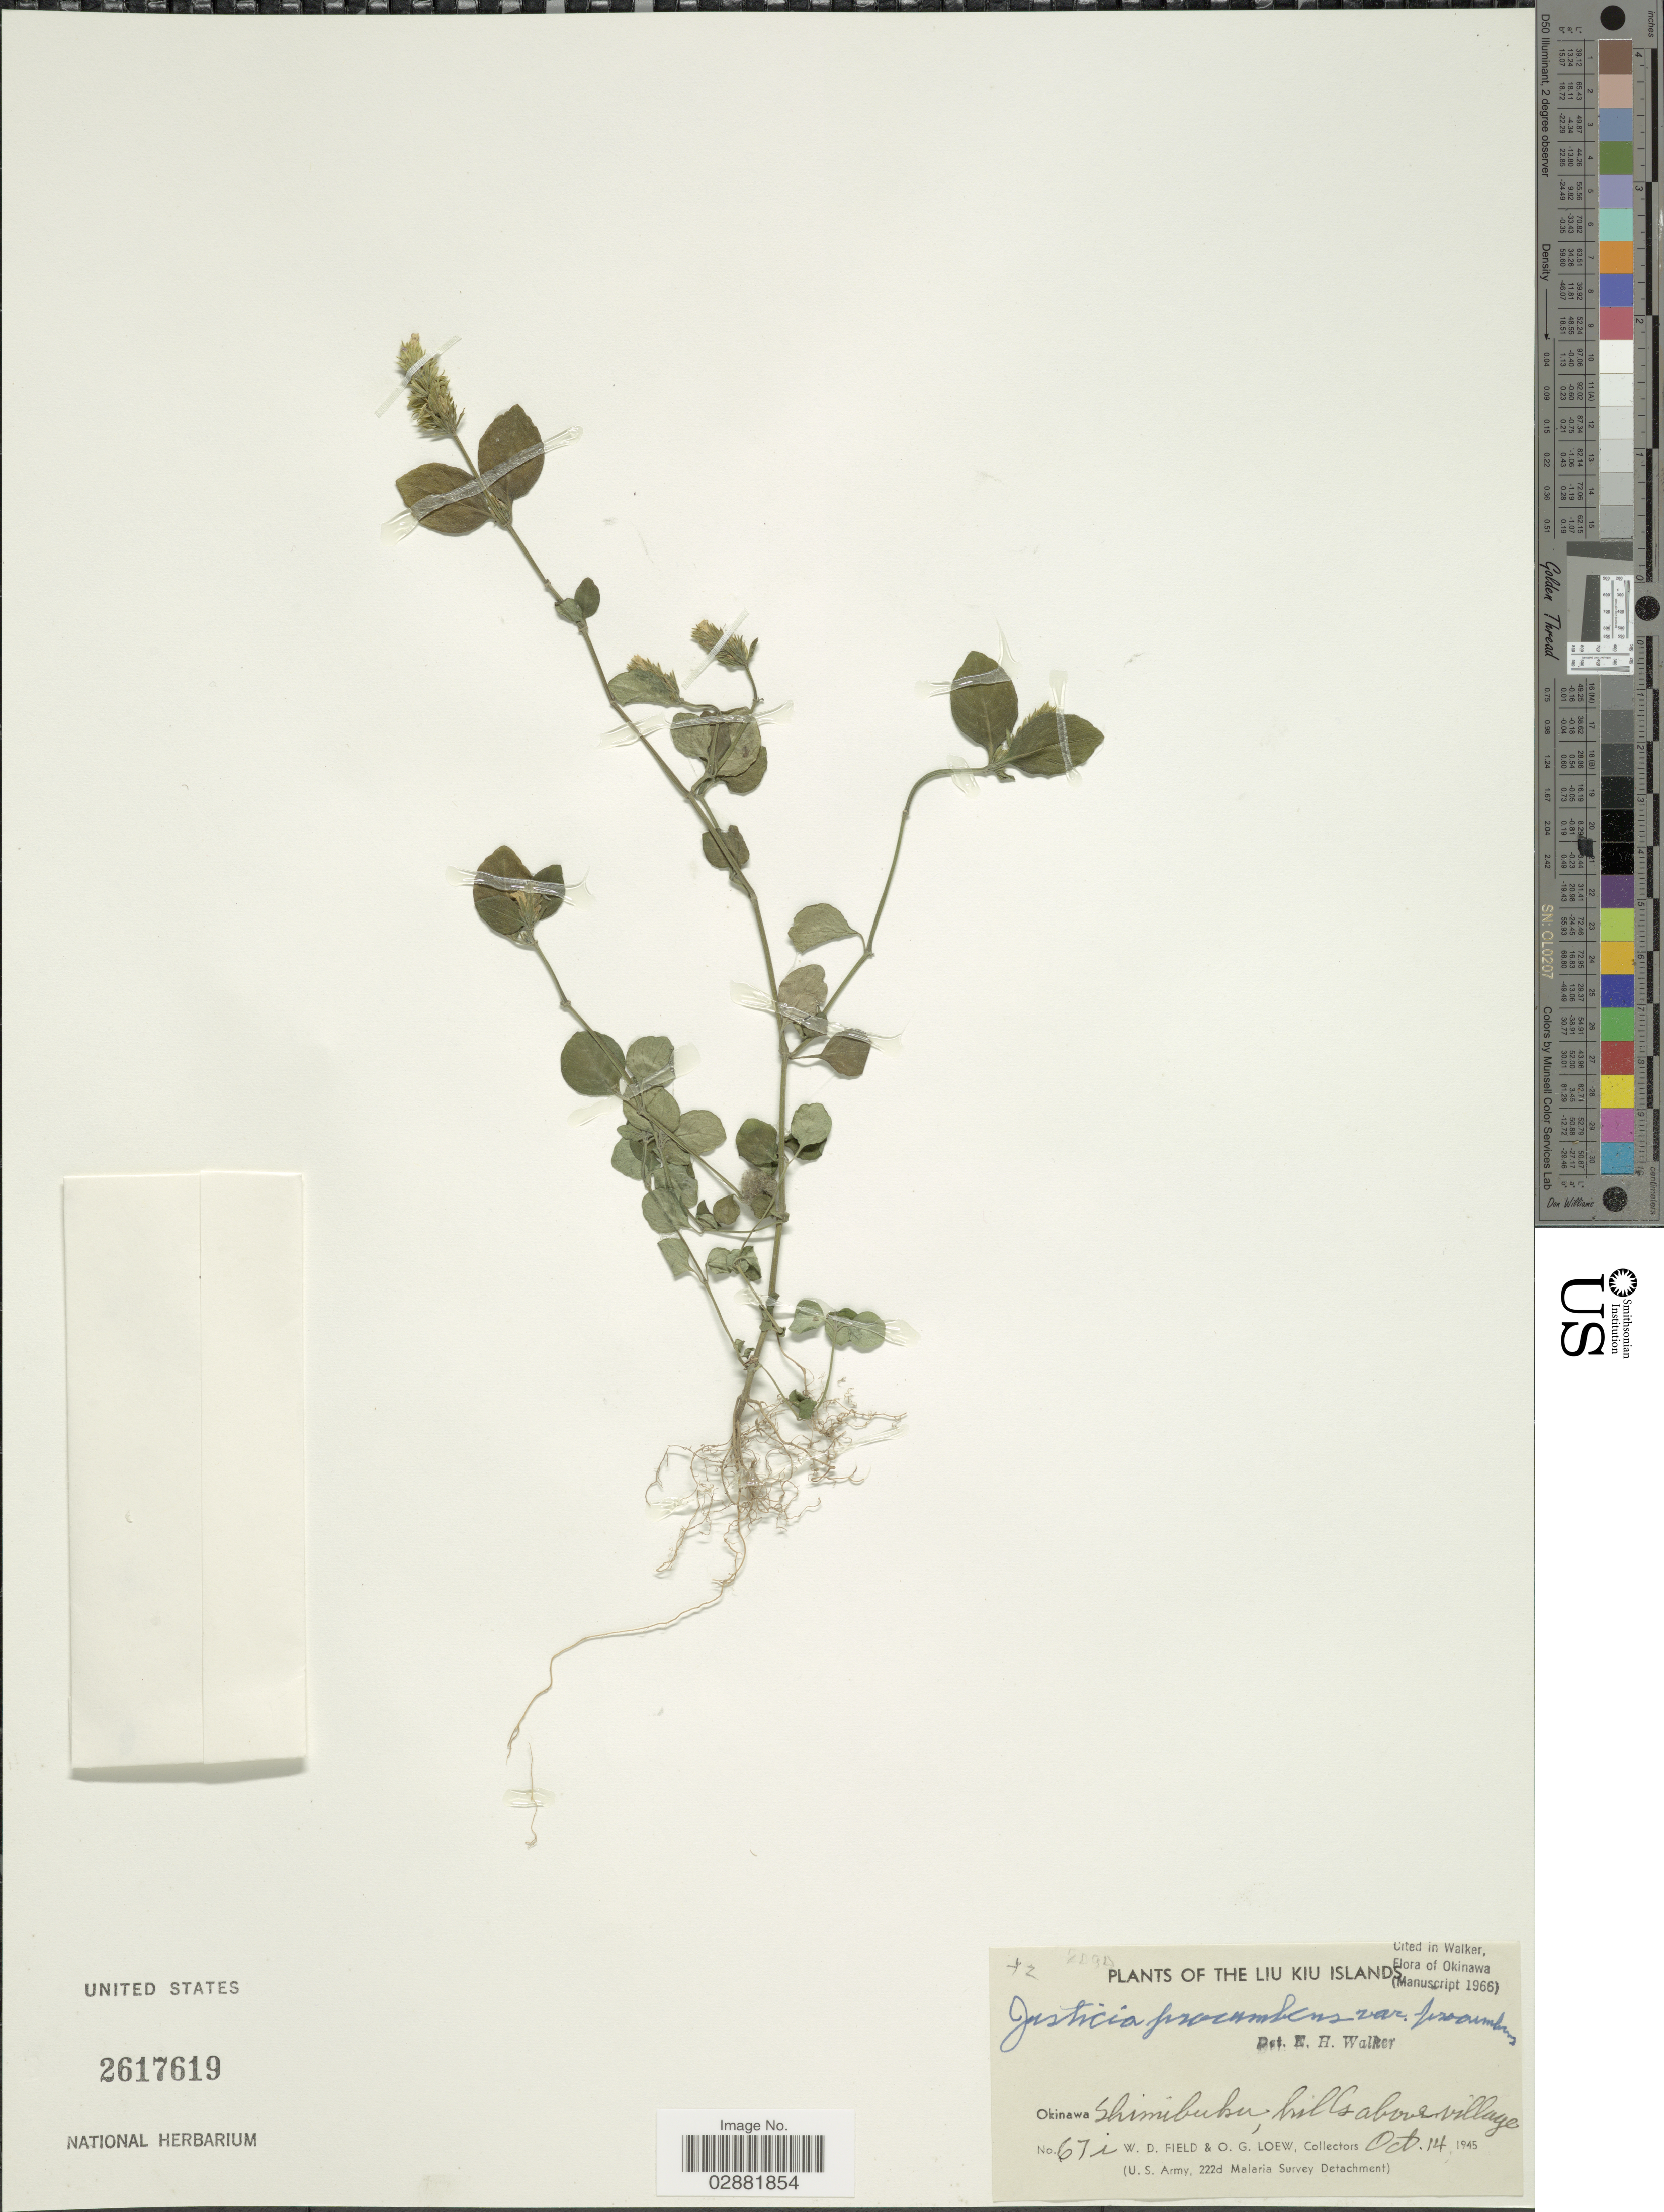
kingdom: Plantae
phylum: Tracheophyta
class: Magnoliopsida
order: Lamiales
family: Acanthaceae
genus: Justicia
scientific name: Justicia procumbens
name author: L.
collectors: W. D. Field & O. G. Loew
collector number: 67i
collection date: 1945-10-14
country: Japan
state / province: Okinawa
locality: Liu Kiu Islands, Okinawa Shimibuku, hills above village.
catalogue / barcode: US 2617619